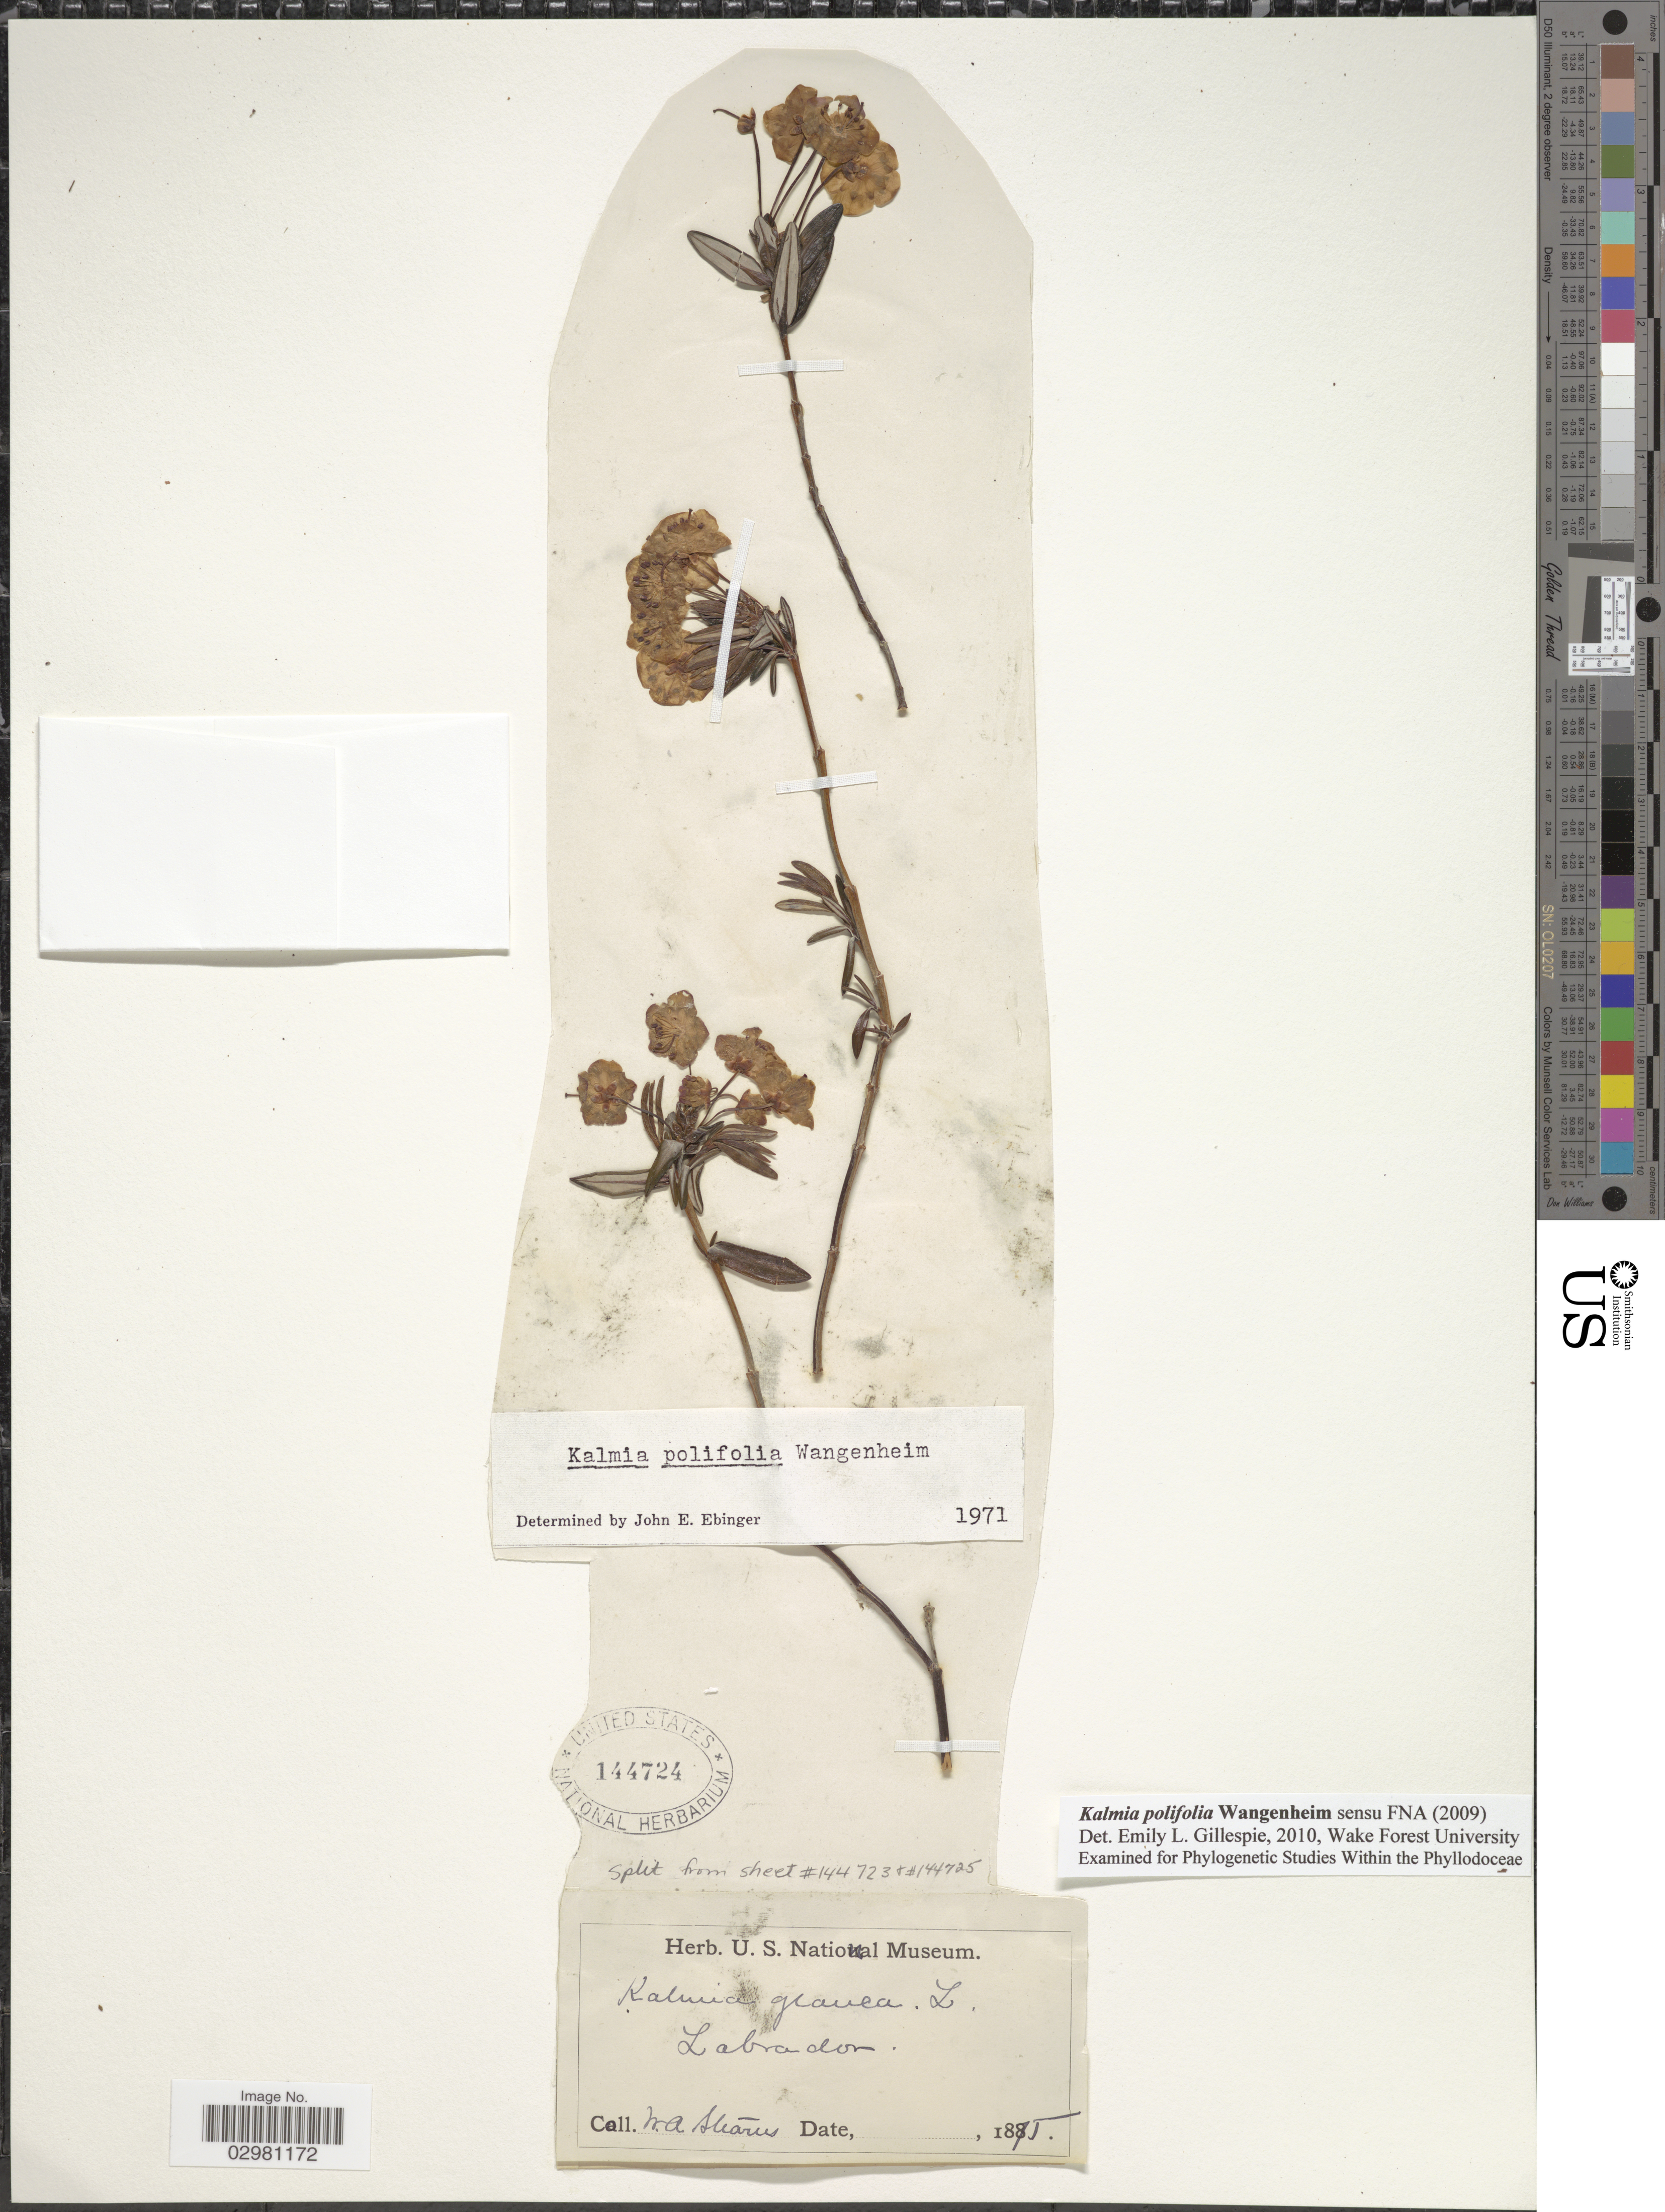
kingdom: Plantae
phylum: Tracheophyta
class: Magnoliopsida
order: Ericales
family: Ericaceae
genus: Kalmia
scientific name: Kalmia polifolia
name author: Wangenh.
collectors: W. Stearns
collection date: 1875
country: Canada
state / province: Newfoundland and Labrador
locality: Labrador.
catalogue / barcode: US 144724